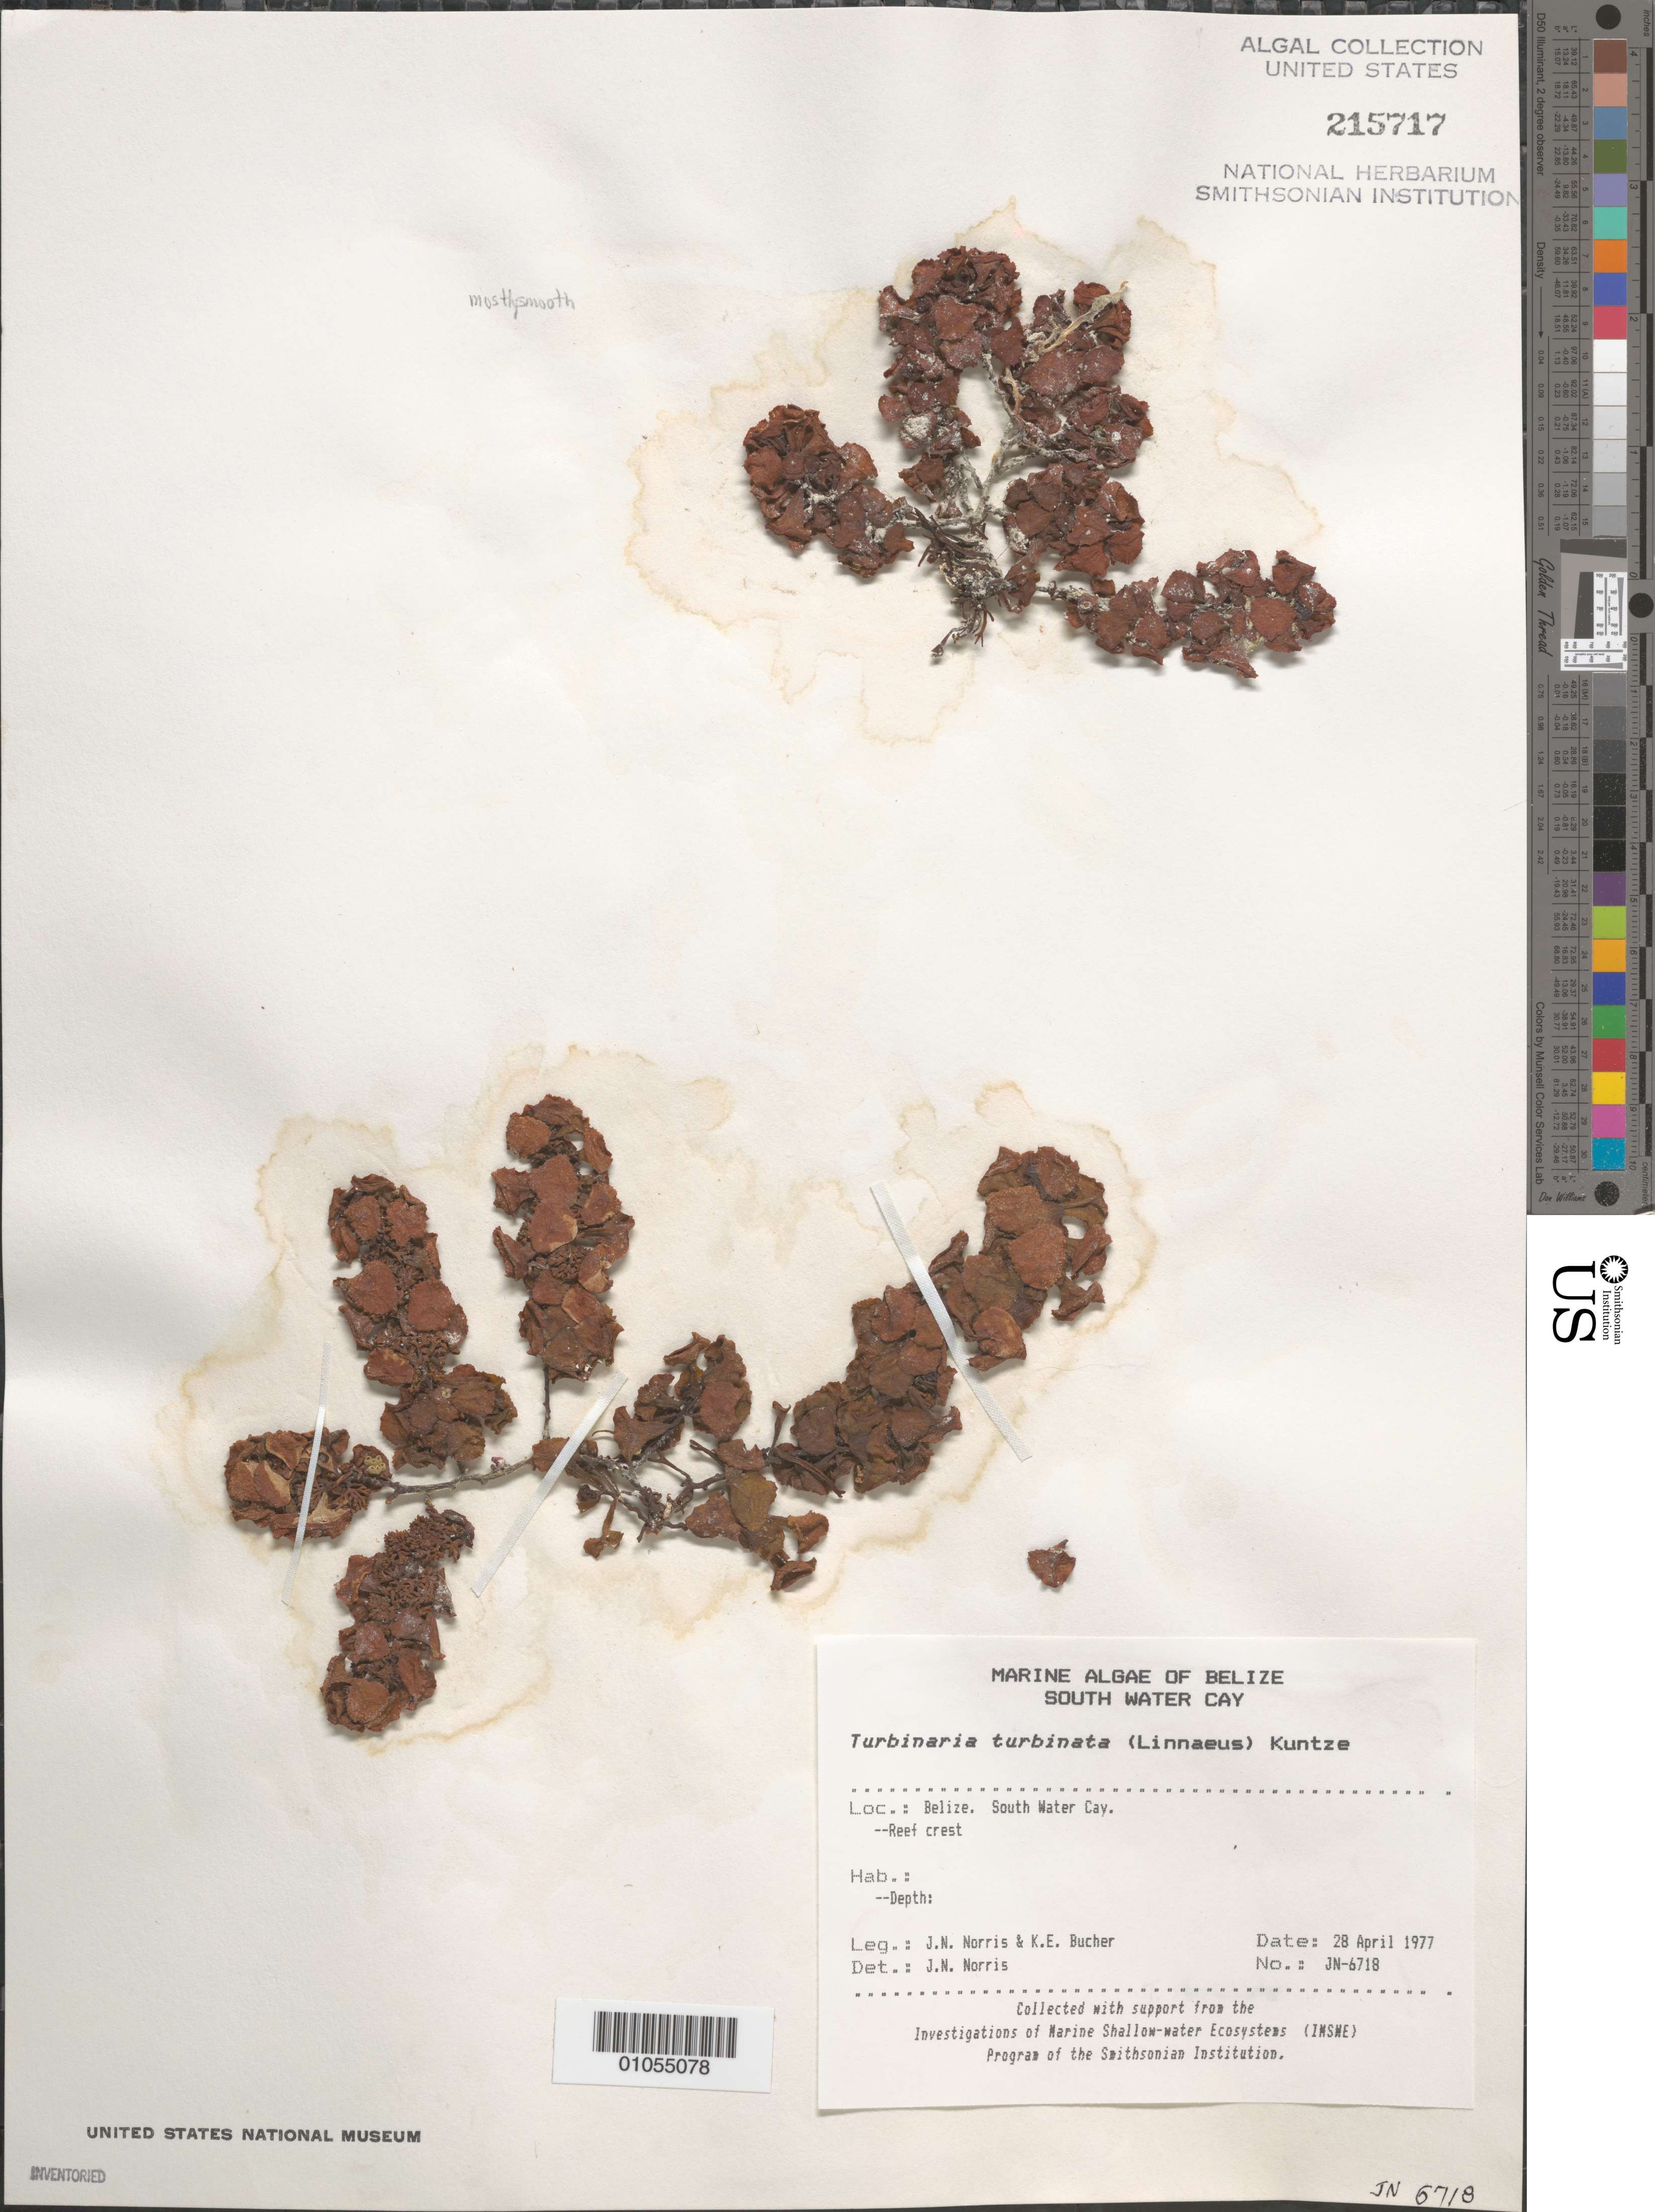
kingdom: Chromista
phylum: Ochrophyta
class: Phaeophyceae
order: Fucales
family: Sargassaceae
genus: Turbinaria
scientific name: Turbinaria turbinata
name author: (L.) Kuntze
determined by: Norris, James N.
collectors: J. N. Norris & K. E. Bucher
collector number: JN-6718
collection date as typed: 28 Apr 1977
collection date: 1977-04-28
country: Belize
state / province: Stann Creek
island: South Water Cay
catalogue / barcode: US 215717